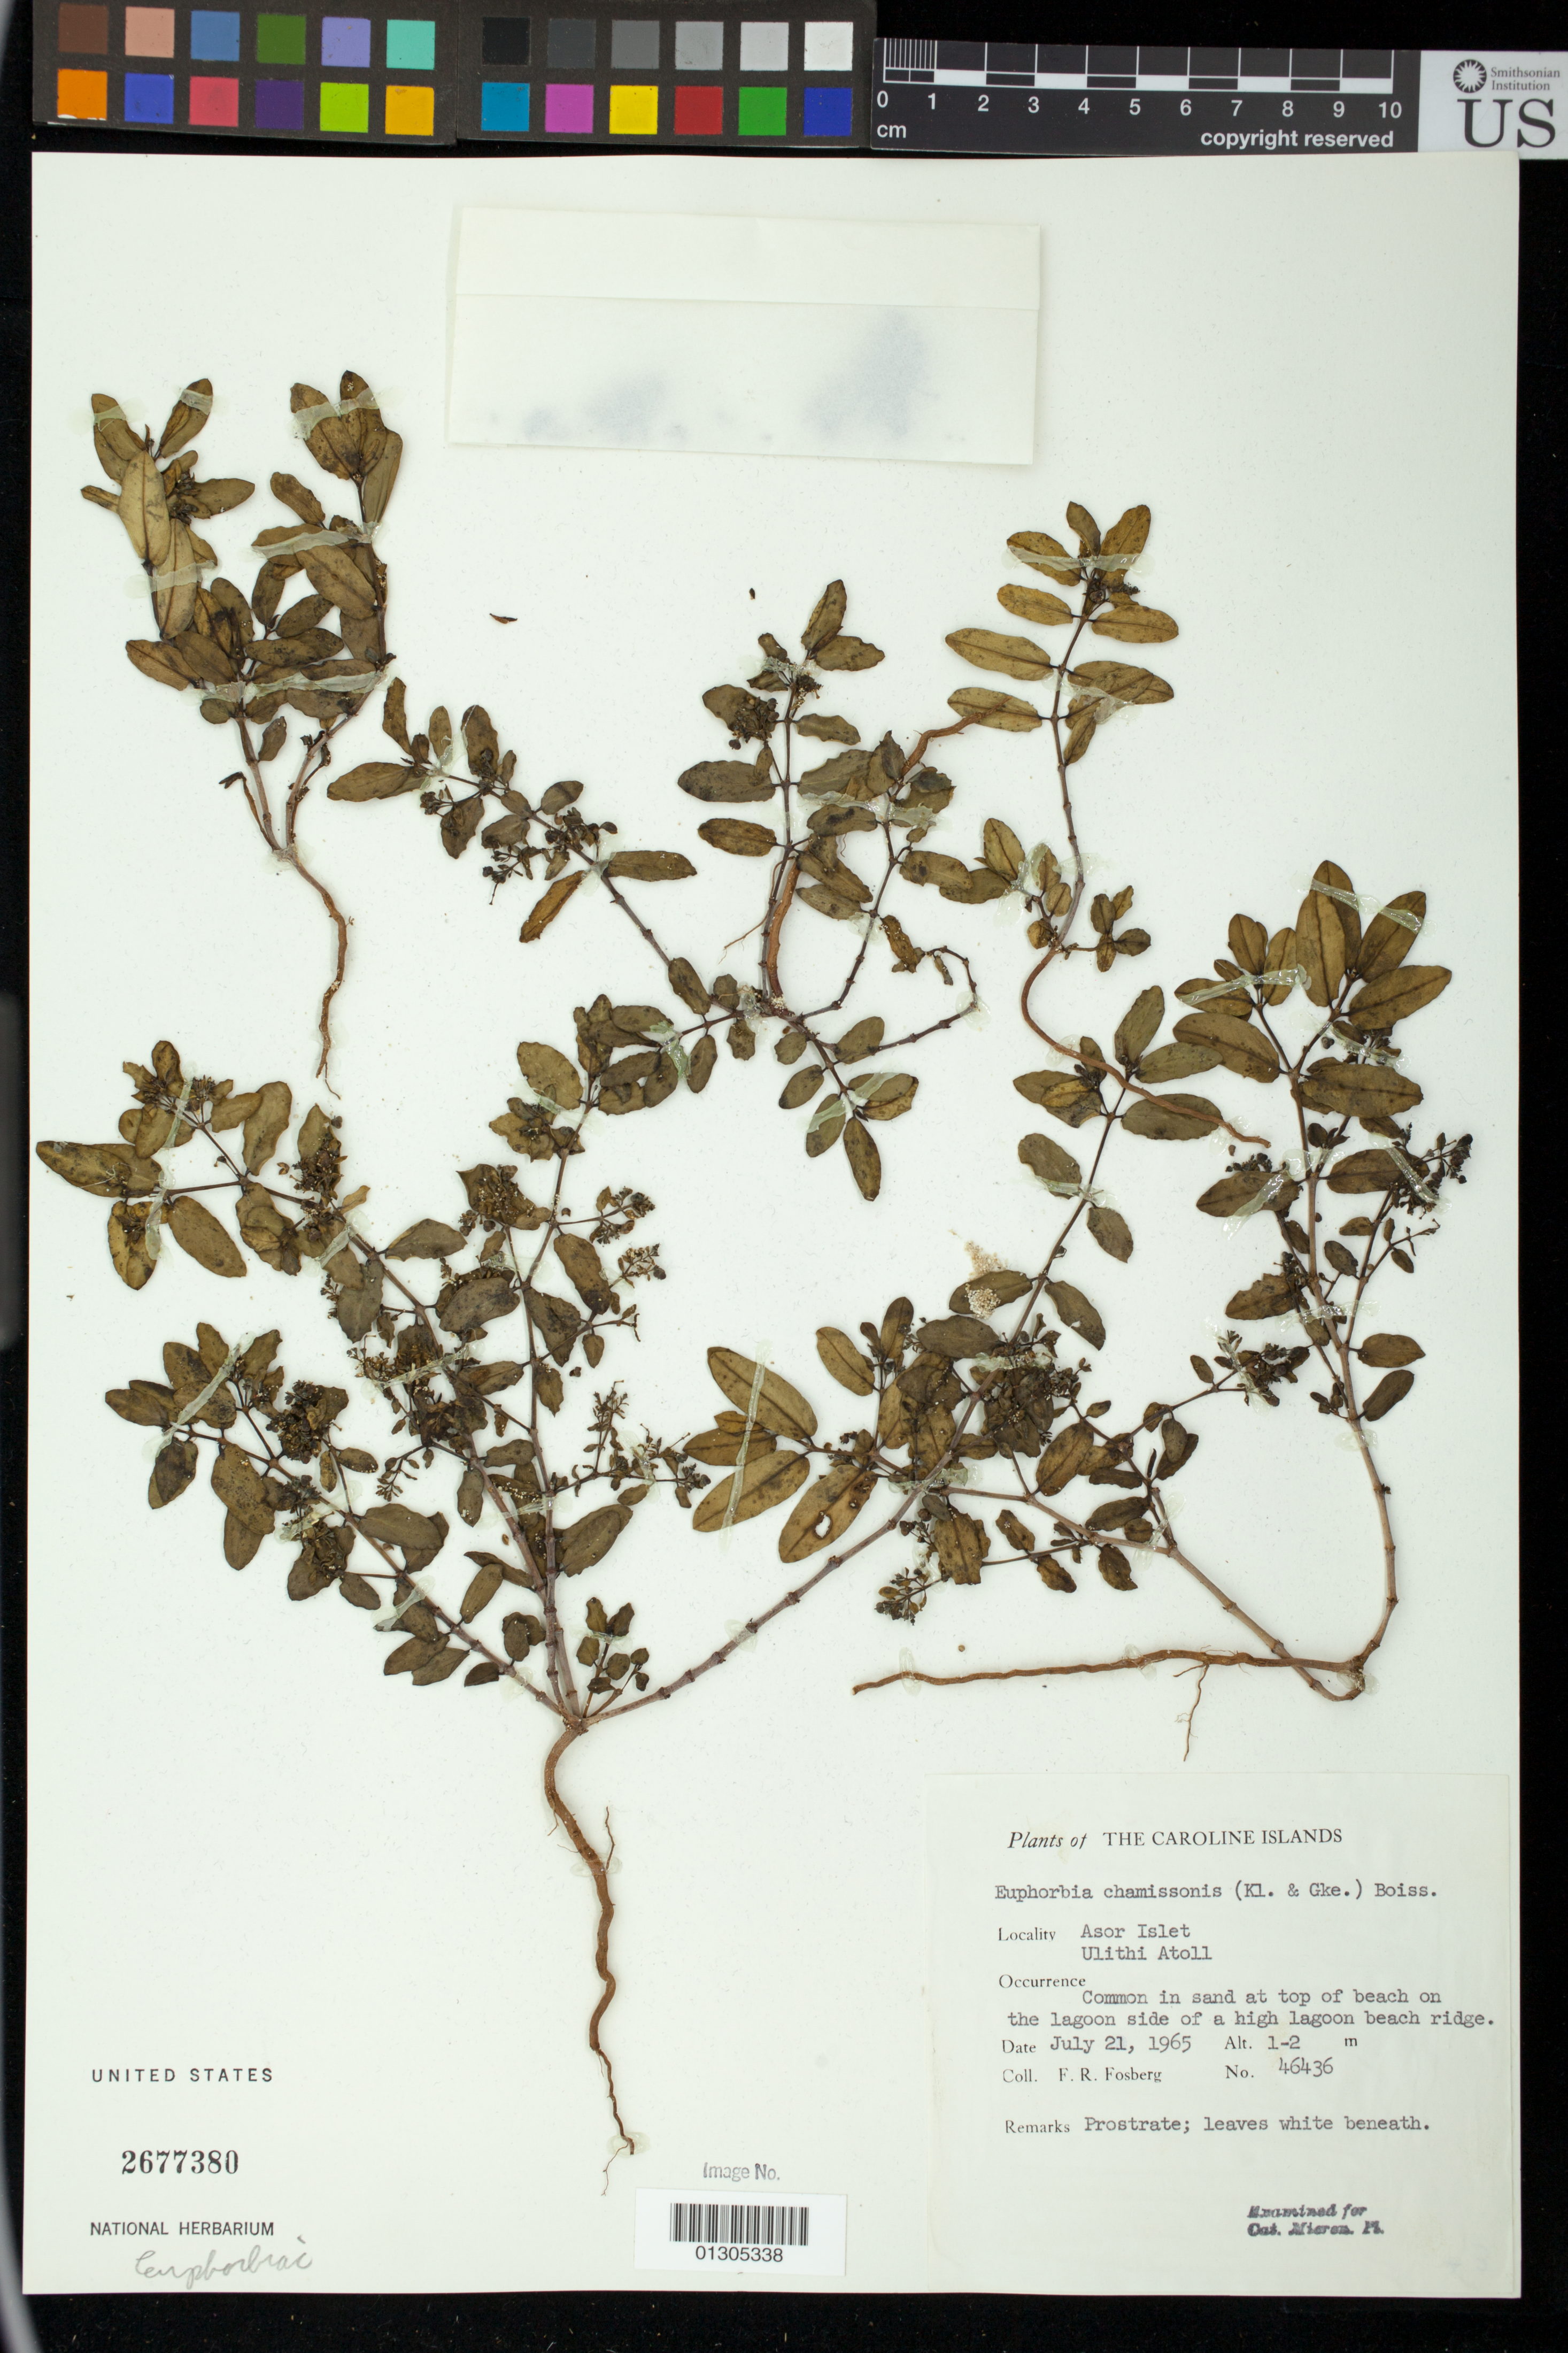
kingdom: Plantae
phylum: Tracheophyta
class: Magnoliopsida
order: Malpighiales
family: Euphorbiaceae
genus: Euphorbia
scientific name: Euphorbia chamissonis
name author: (Klotzsch ex Klotzsch & Garcke) Boiss.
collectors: F. R. Fosberg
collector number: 46436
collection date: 1965-07-21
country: Micronesia, Federated States of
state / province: Yap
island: Ulithi Atoll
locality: Asor Islet Ulithi Atoll: Common in sand at top of beach on the lagoon side of a high lagoon beach ridge.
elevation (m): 1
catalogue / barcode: US 2677380